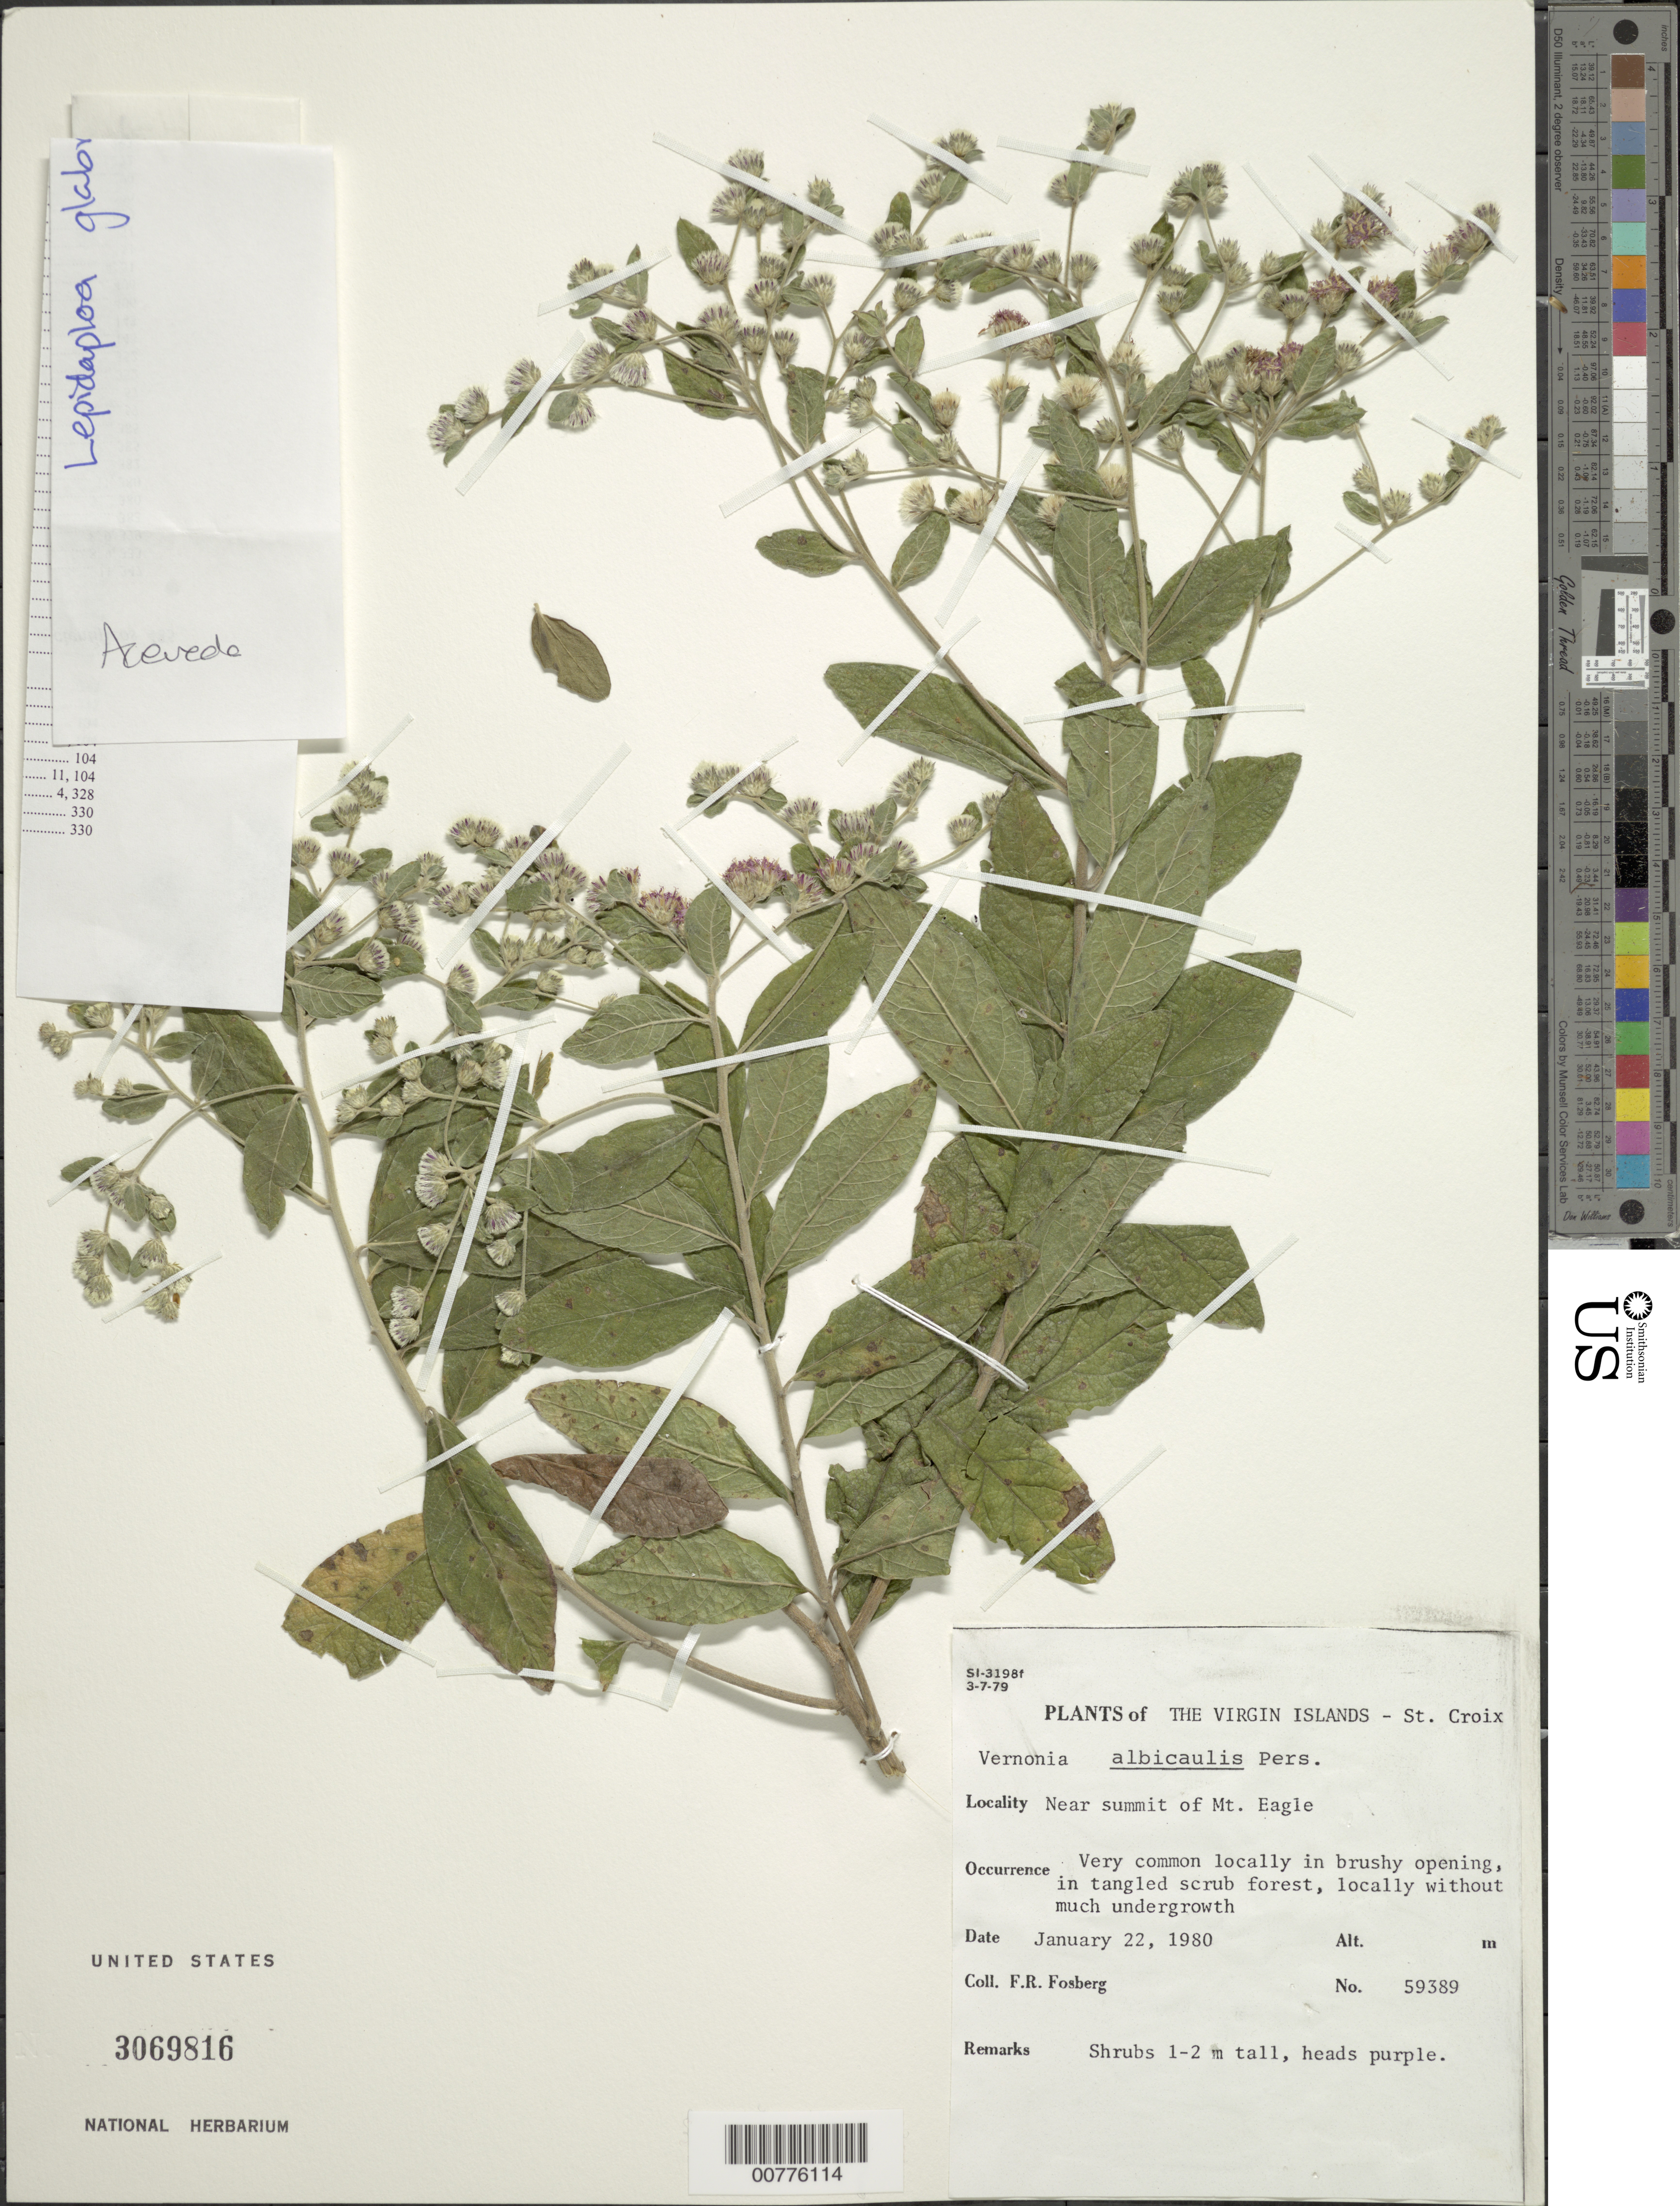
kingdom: Plantae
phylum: Tracheophyta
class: Magnoliopsida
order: Asterales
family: Asteraceae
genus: Lepidaploa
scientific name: Lepidaploa glabra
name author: (Willd.) H. Rob.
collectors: F. R. Fosberg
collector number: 59389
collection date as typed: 22 Jan 1980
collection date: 1980-01-22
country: U.S. Virgin Islands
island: St. Croix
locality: Near summit of Mt. Eagle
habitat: Very common locally in brushy opening, in tangled scrub forest, locally without much undergrowth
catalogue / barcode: US 3069816